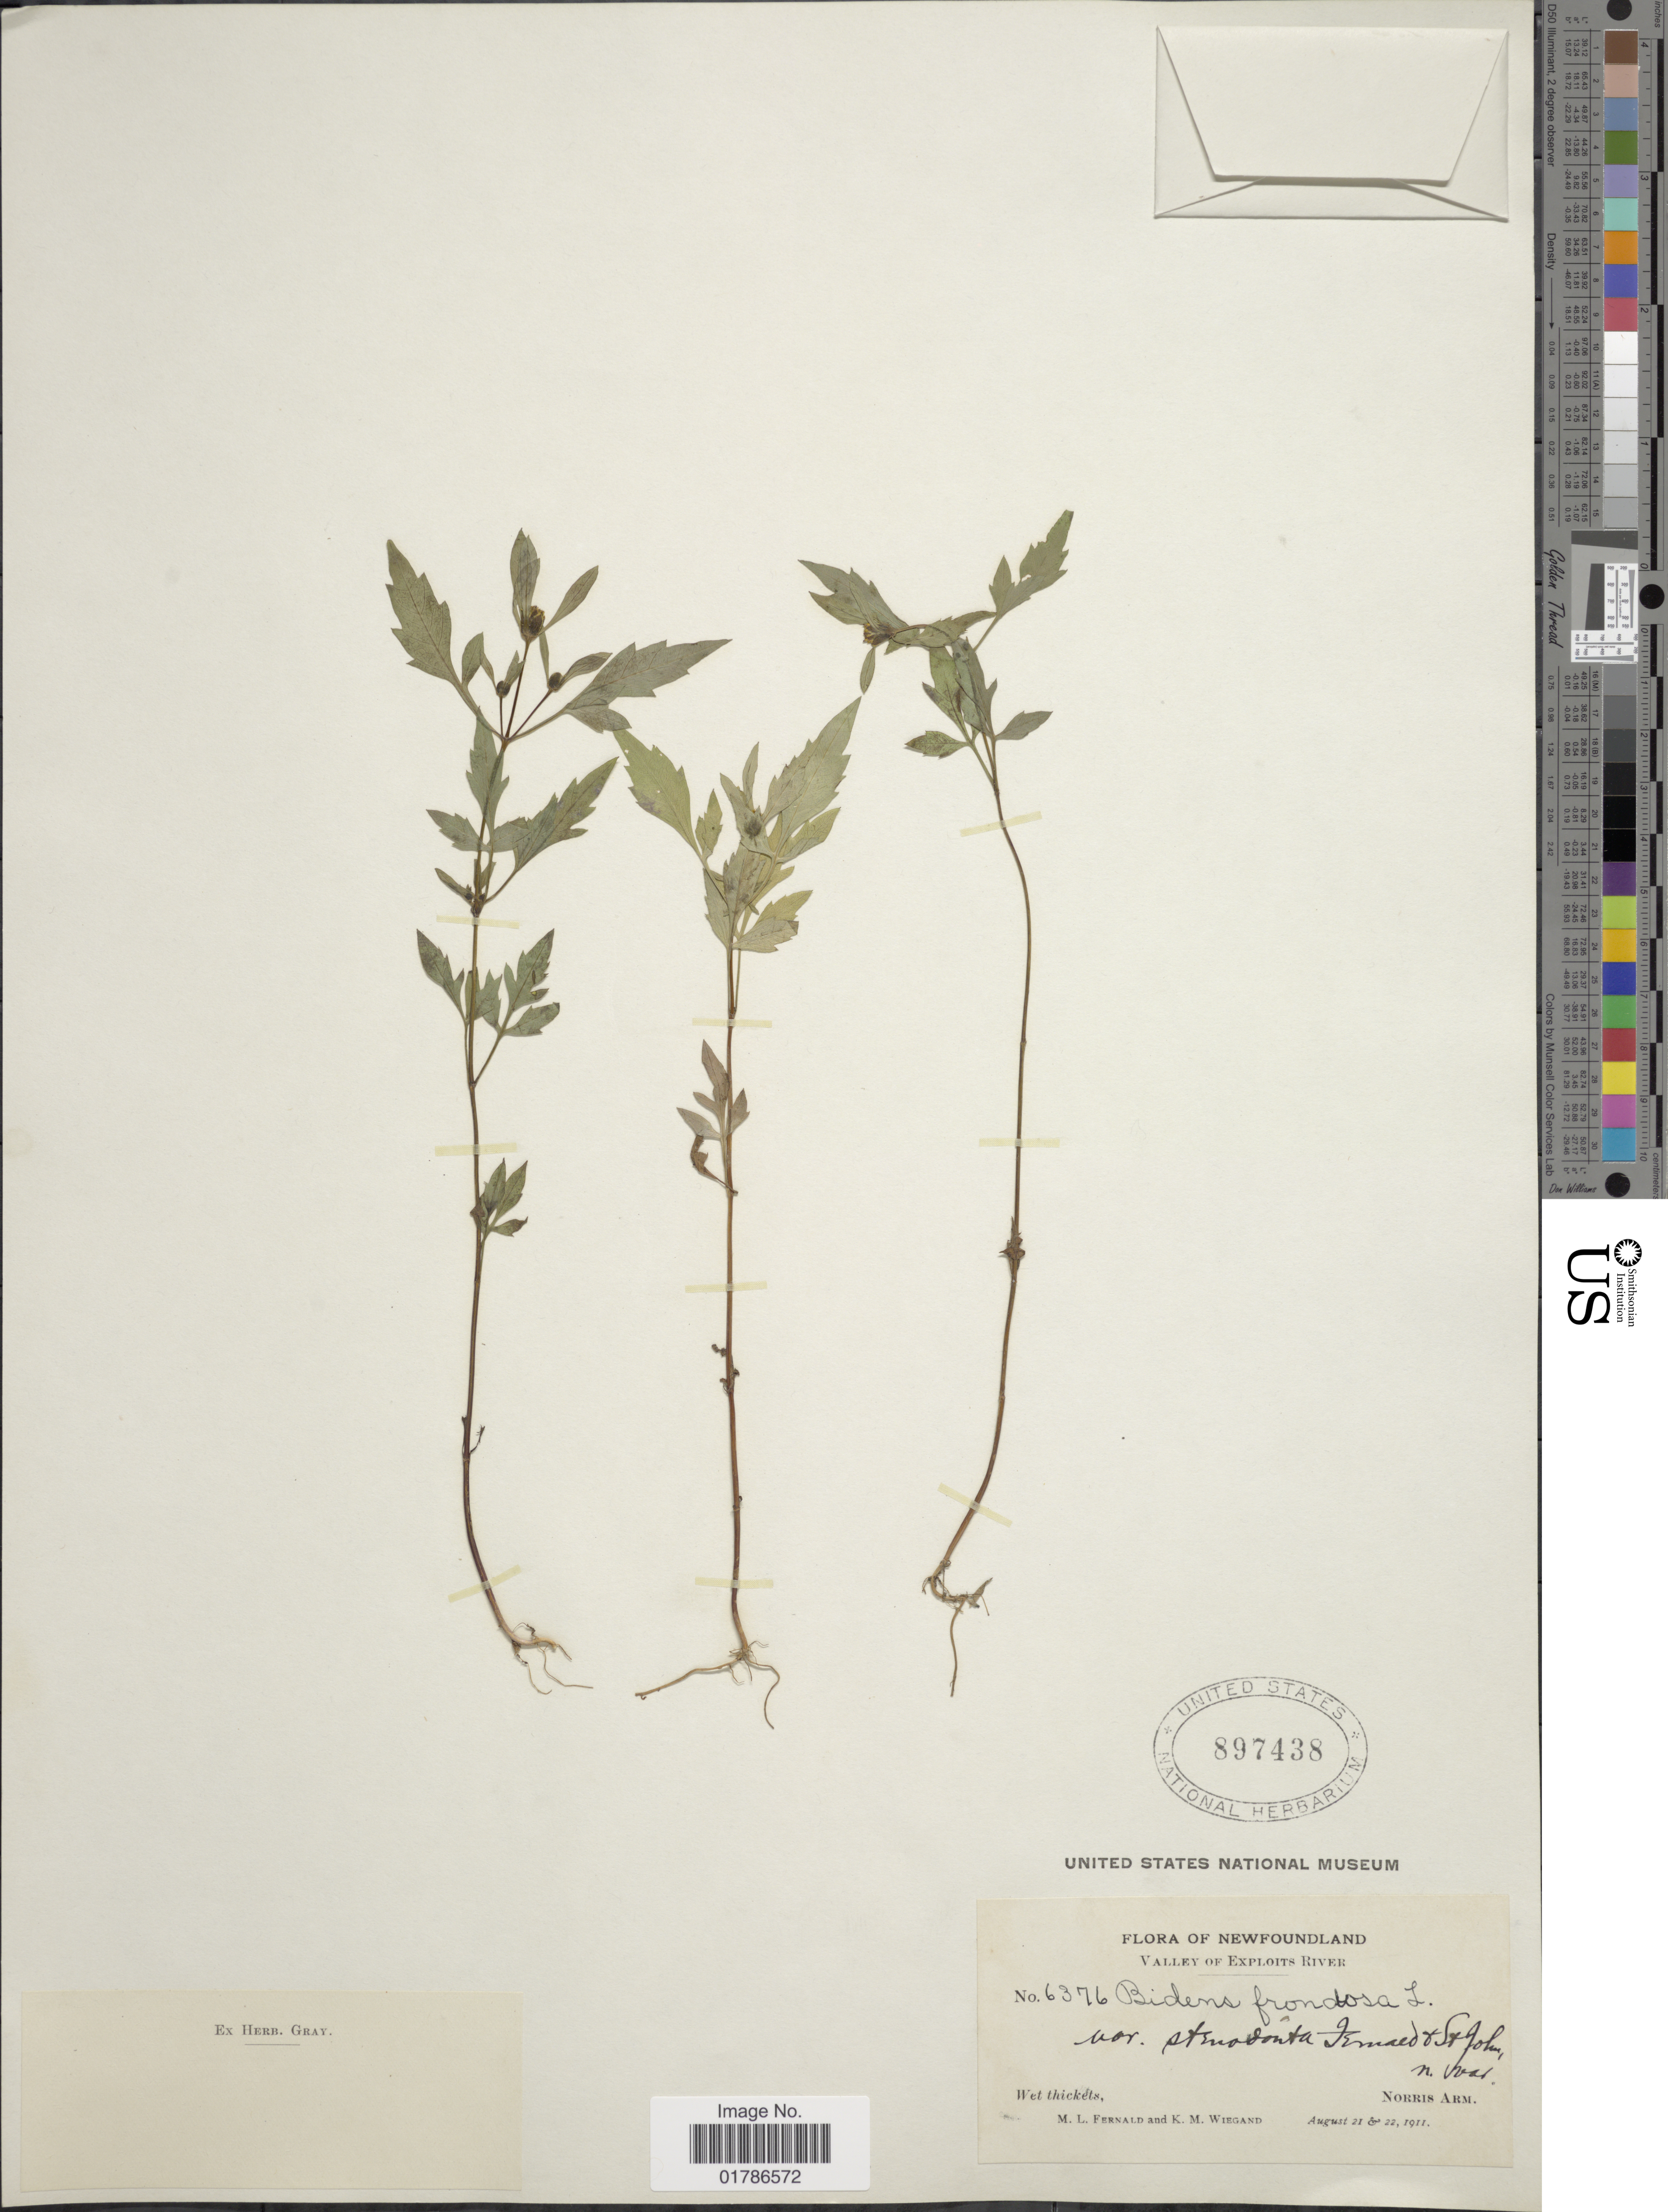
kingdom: Plantae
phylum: Tracheophyta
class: Magnoliopsida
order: Asterales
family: Asteraceae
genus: Bidens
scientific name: Bidens frondosa var. stenodonta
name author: Fernald & H. St. John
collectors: M. L. Fernald & K. M. Wiegand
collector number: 6376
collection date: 1911-08-21/1911-08-22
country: Canada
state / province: Newfoundland and Labrador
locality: Valley of Exploits River, Norris Arm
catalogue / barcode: US 897438